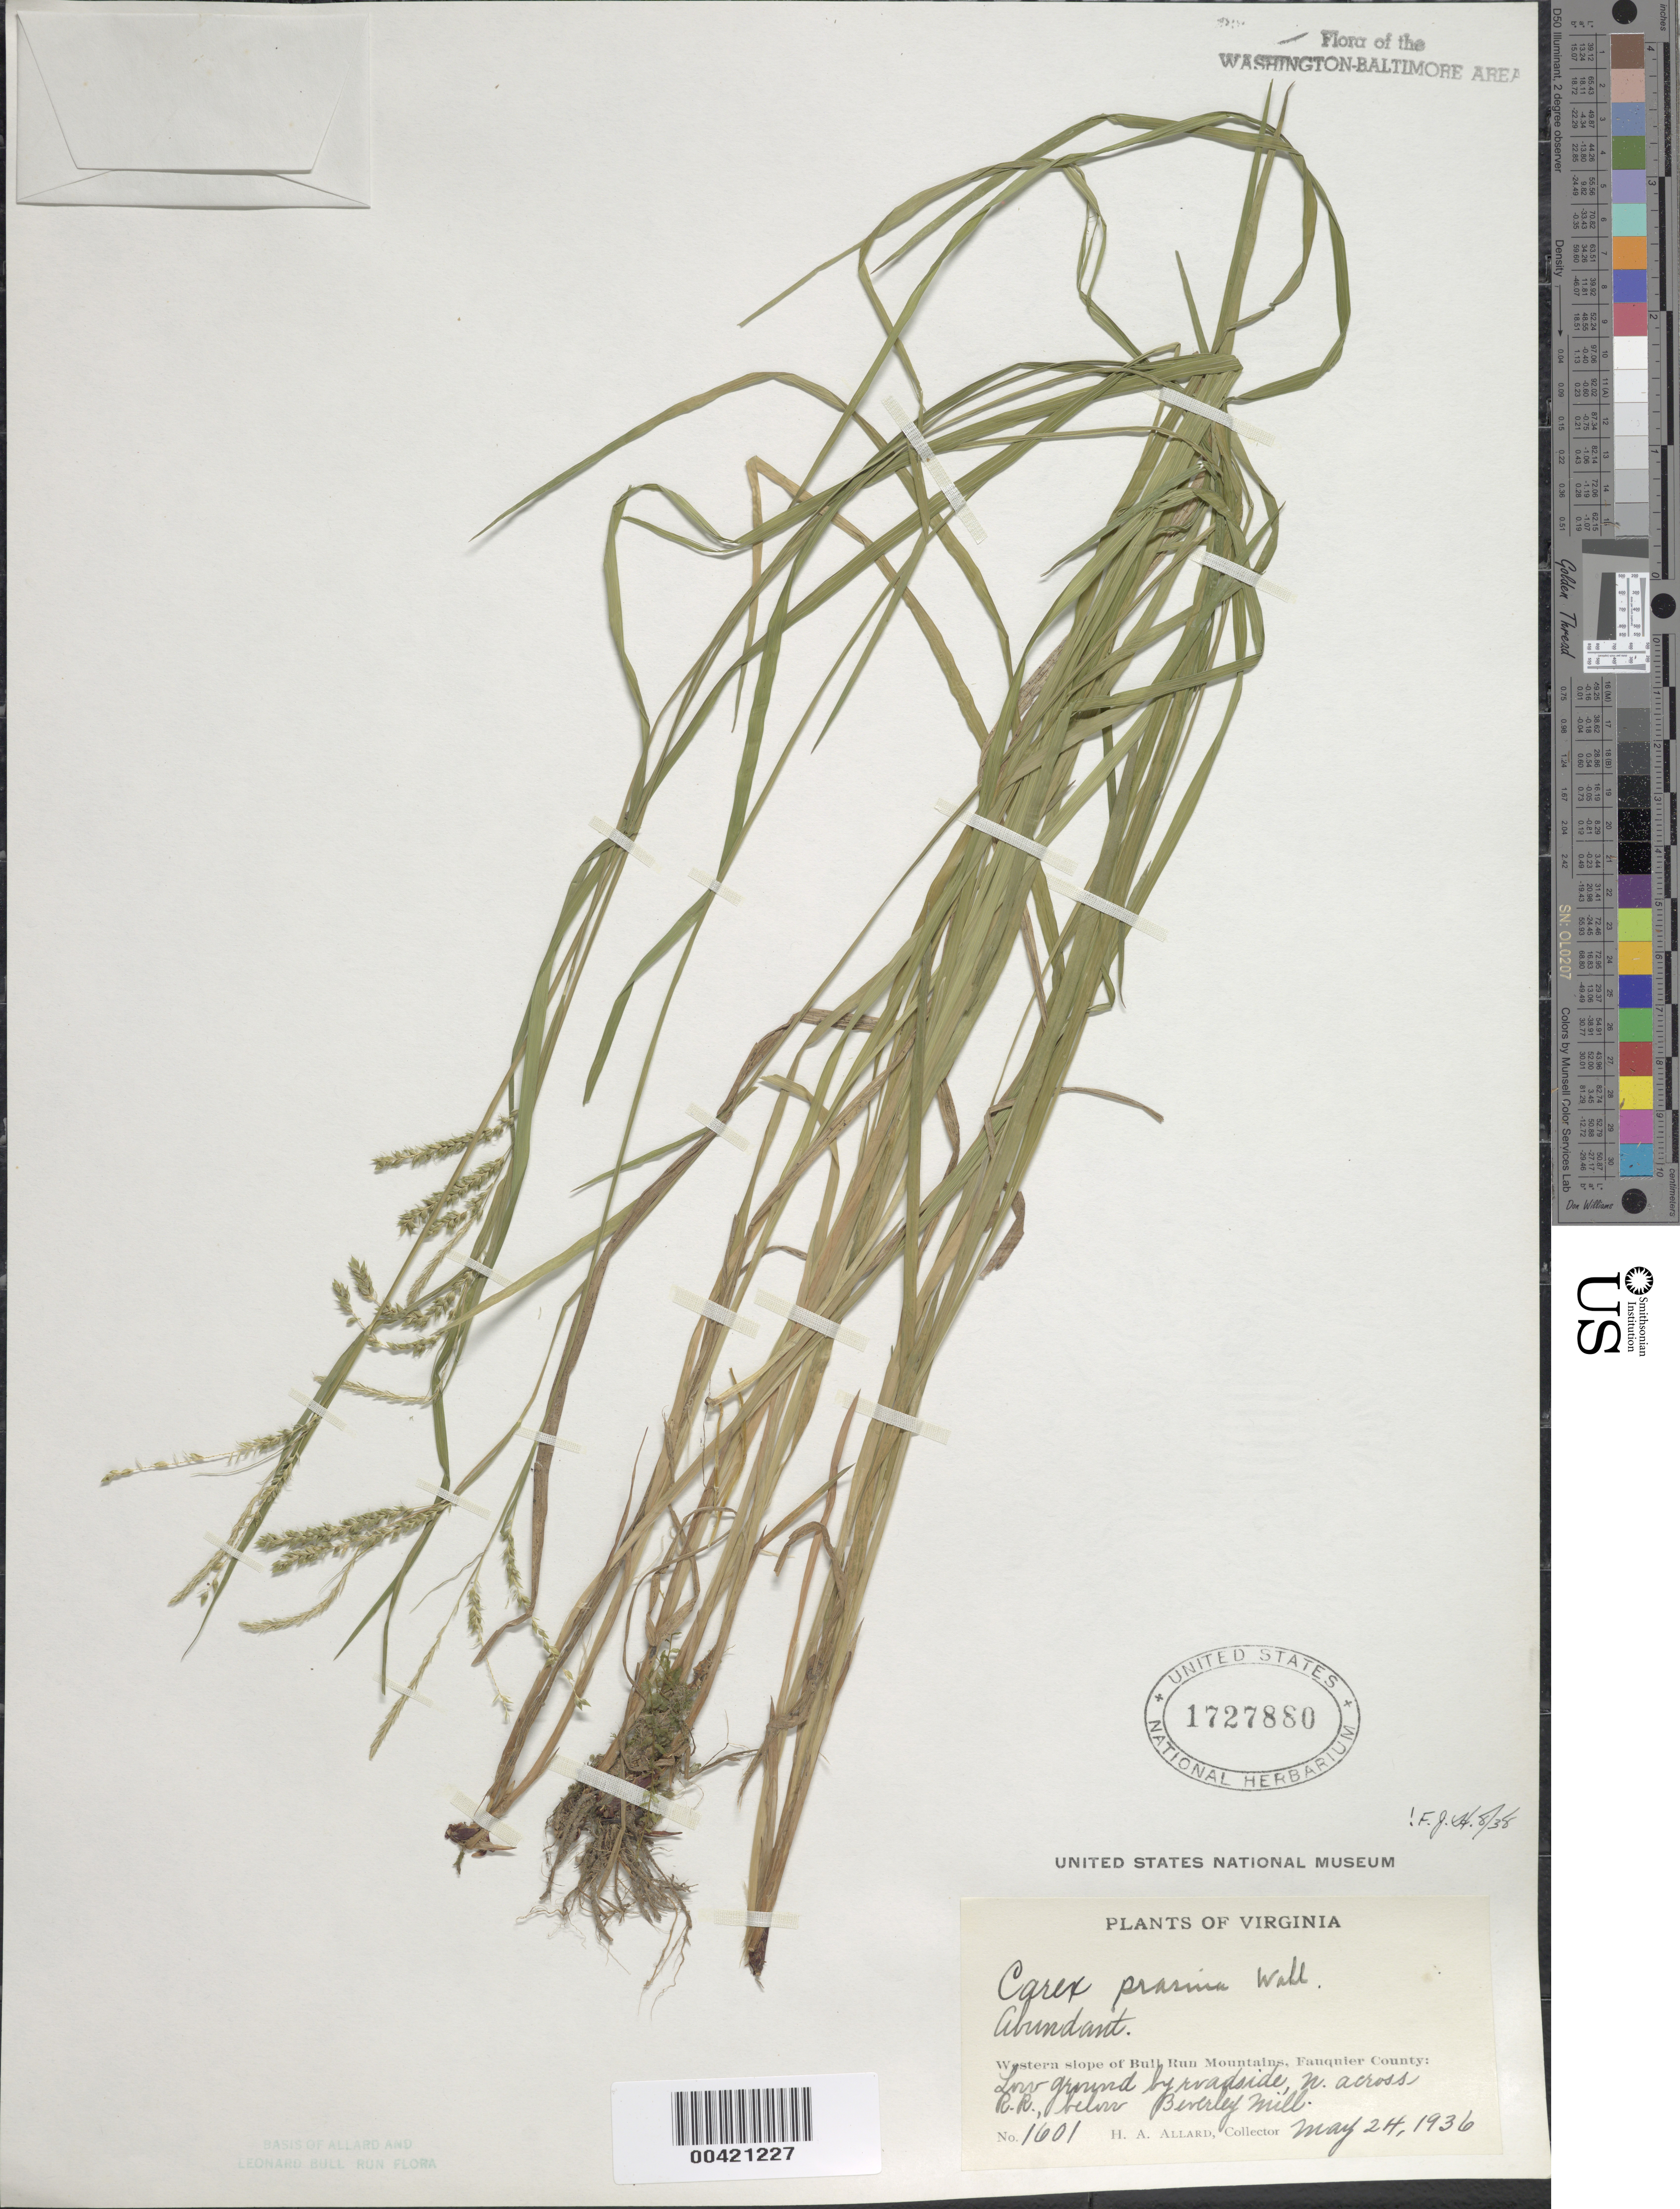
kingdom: Plantae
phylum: Tracheophyta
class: Liliopsida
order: Poales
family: Cyperaceae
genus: Carex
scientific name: Carex prasina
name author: Wahlenb.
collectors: H. A. Allard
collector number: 1601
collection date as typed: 24 May 1936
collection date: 1936-05-24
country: United States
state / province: Virginia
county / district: Fauquier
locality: Railroad above Beverley Mill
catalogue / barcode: US 1727880